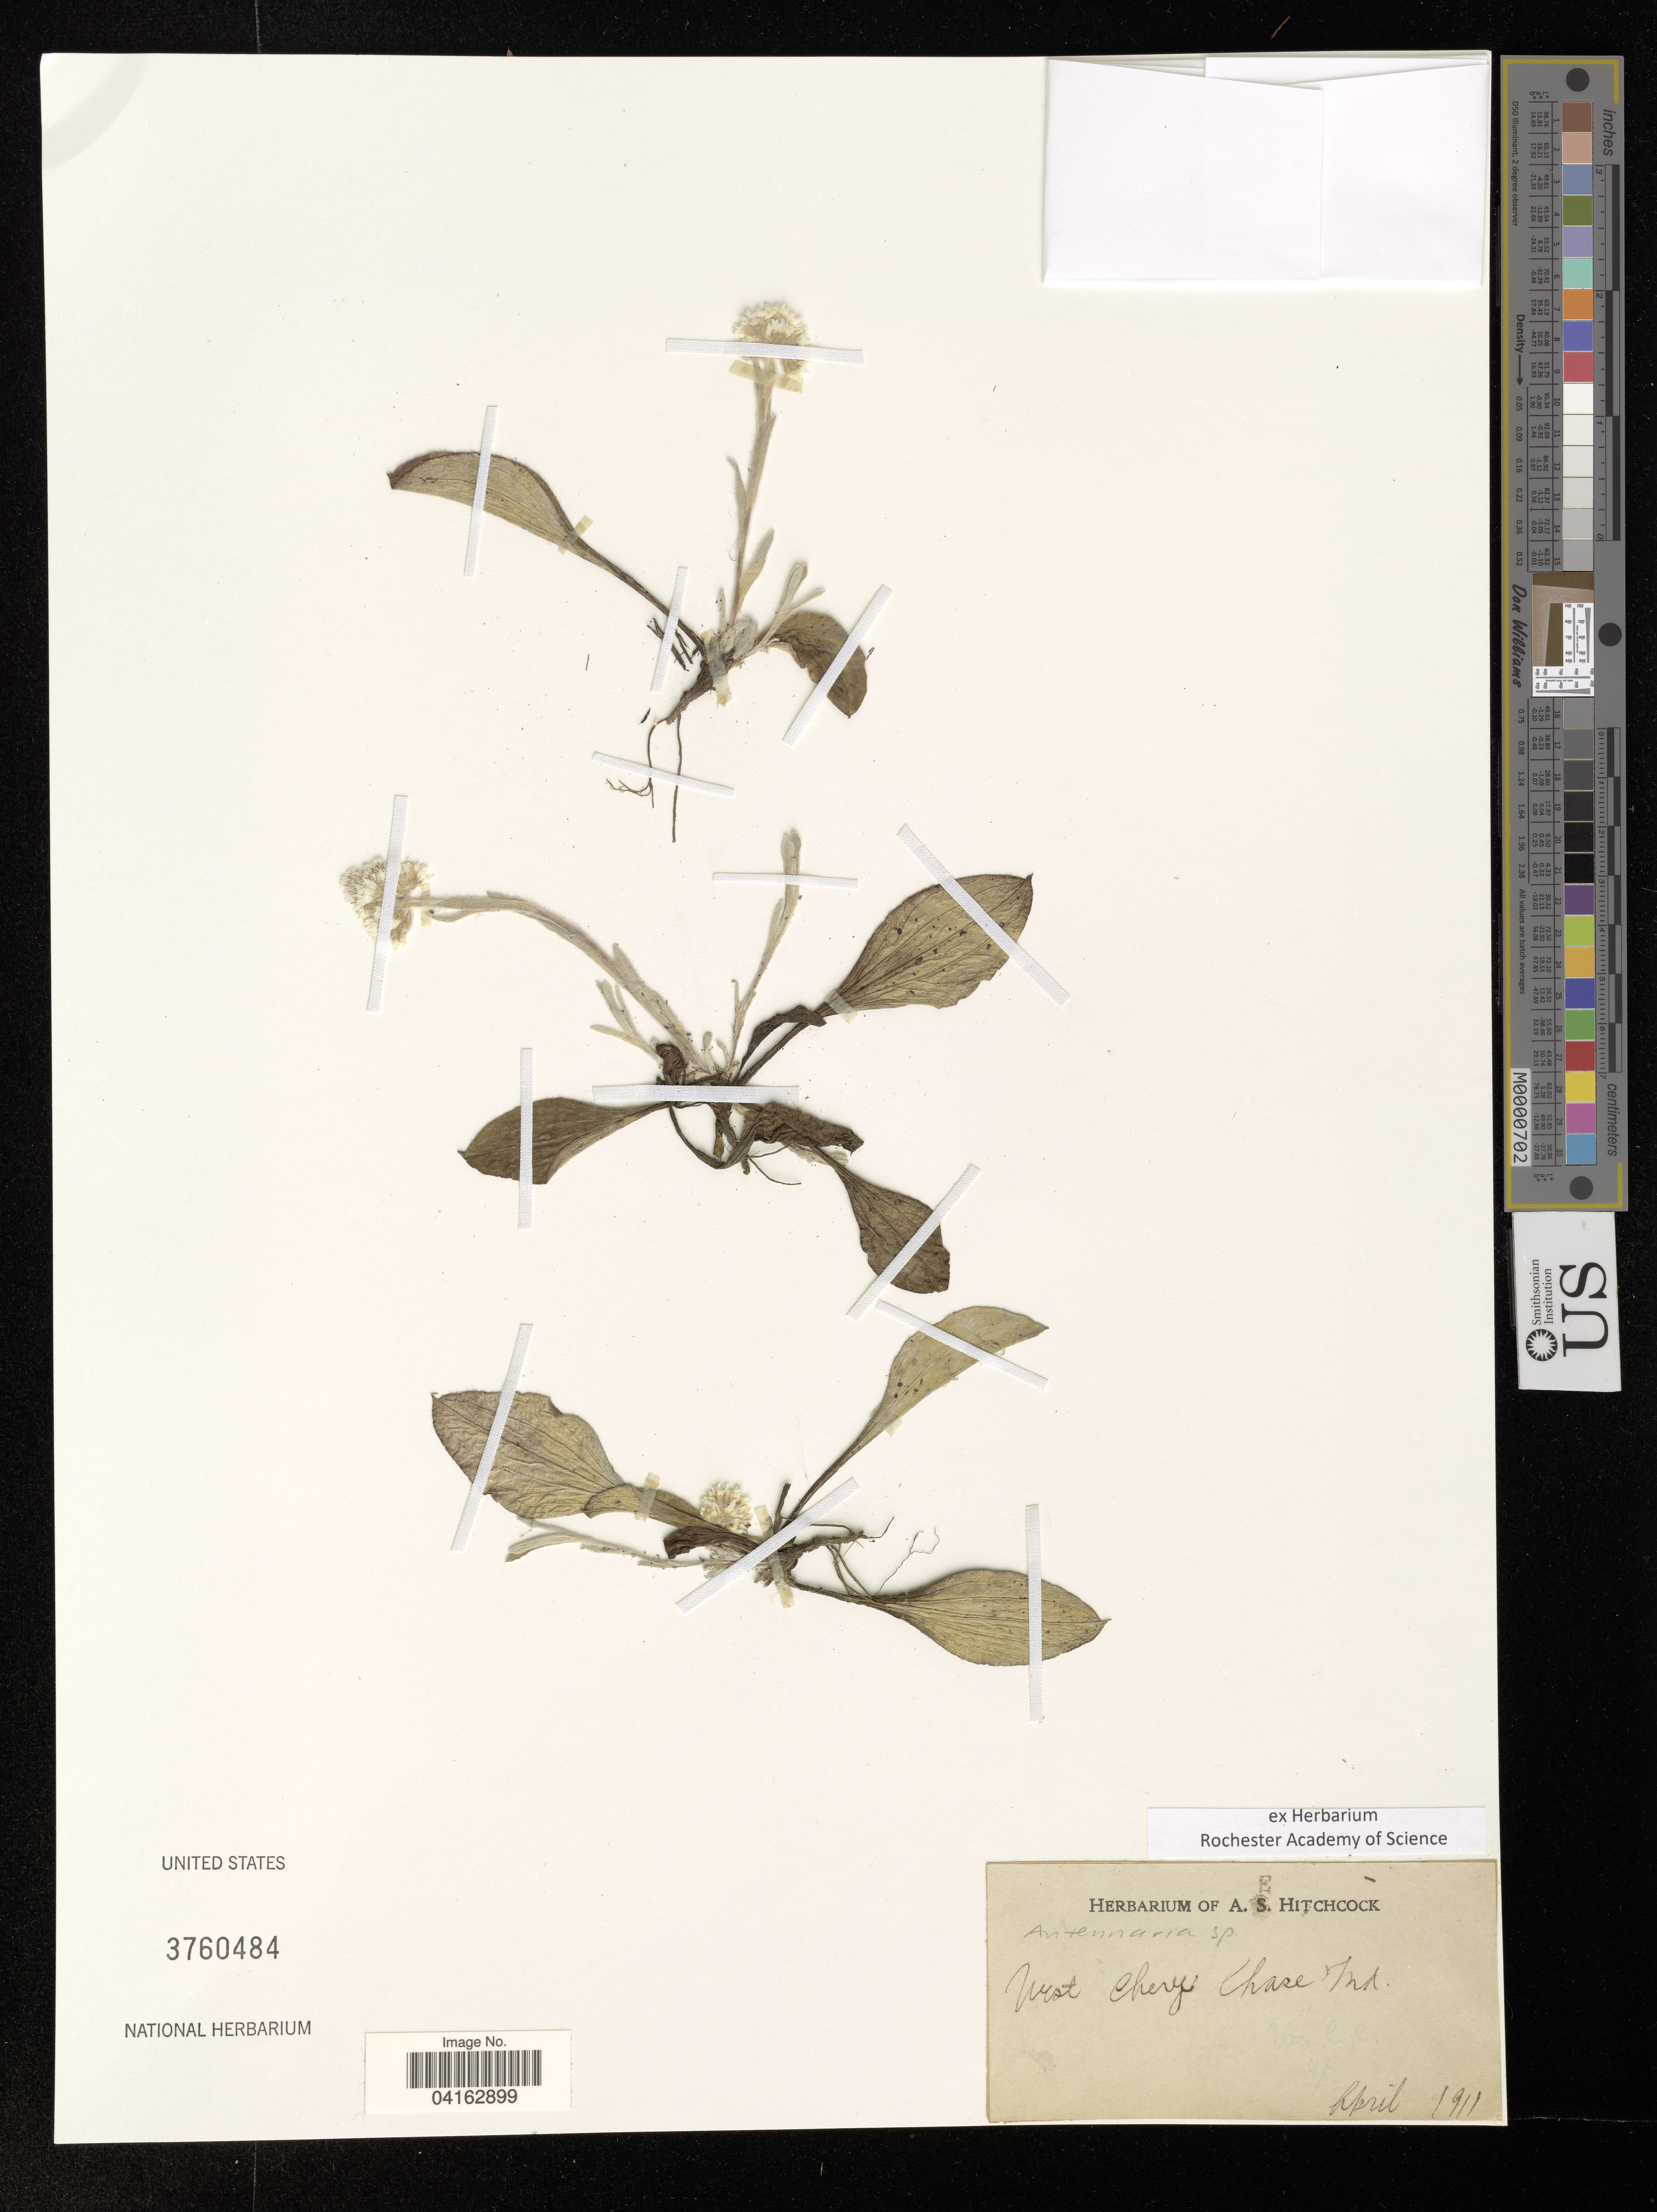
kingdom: Plantae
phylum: Tracheophyta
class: Magnoliopsida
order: Asterales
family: Asteraceae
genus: Antennaria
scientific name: Antennaria sp.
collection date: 1911-04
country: United States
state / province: Maryland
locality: Mrst Chevy Chase.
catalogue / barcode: US 3760484